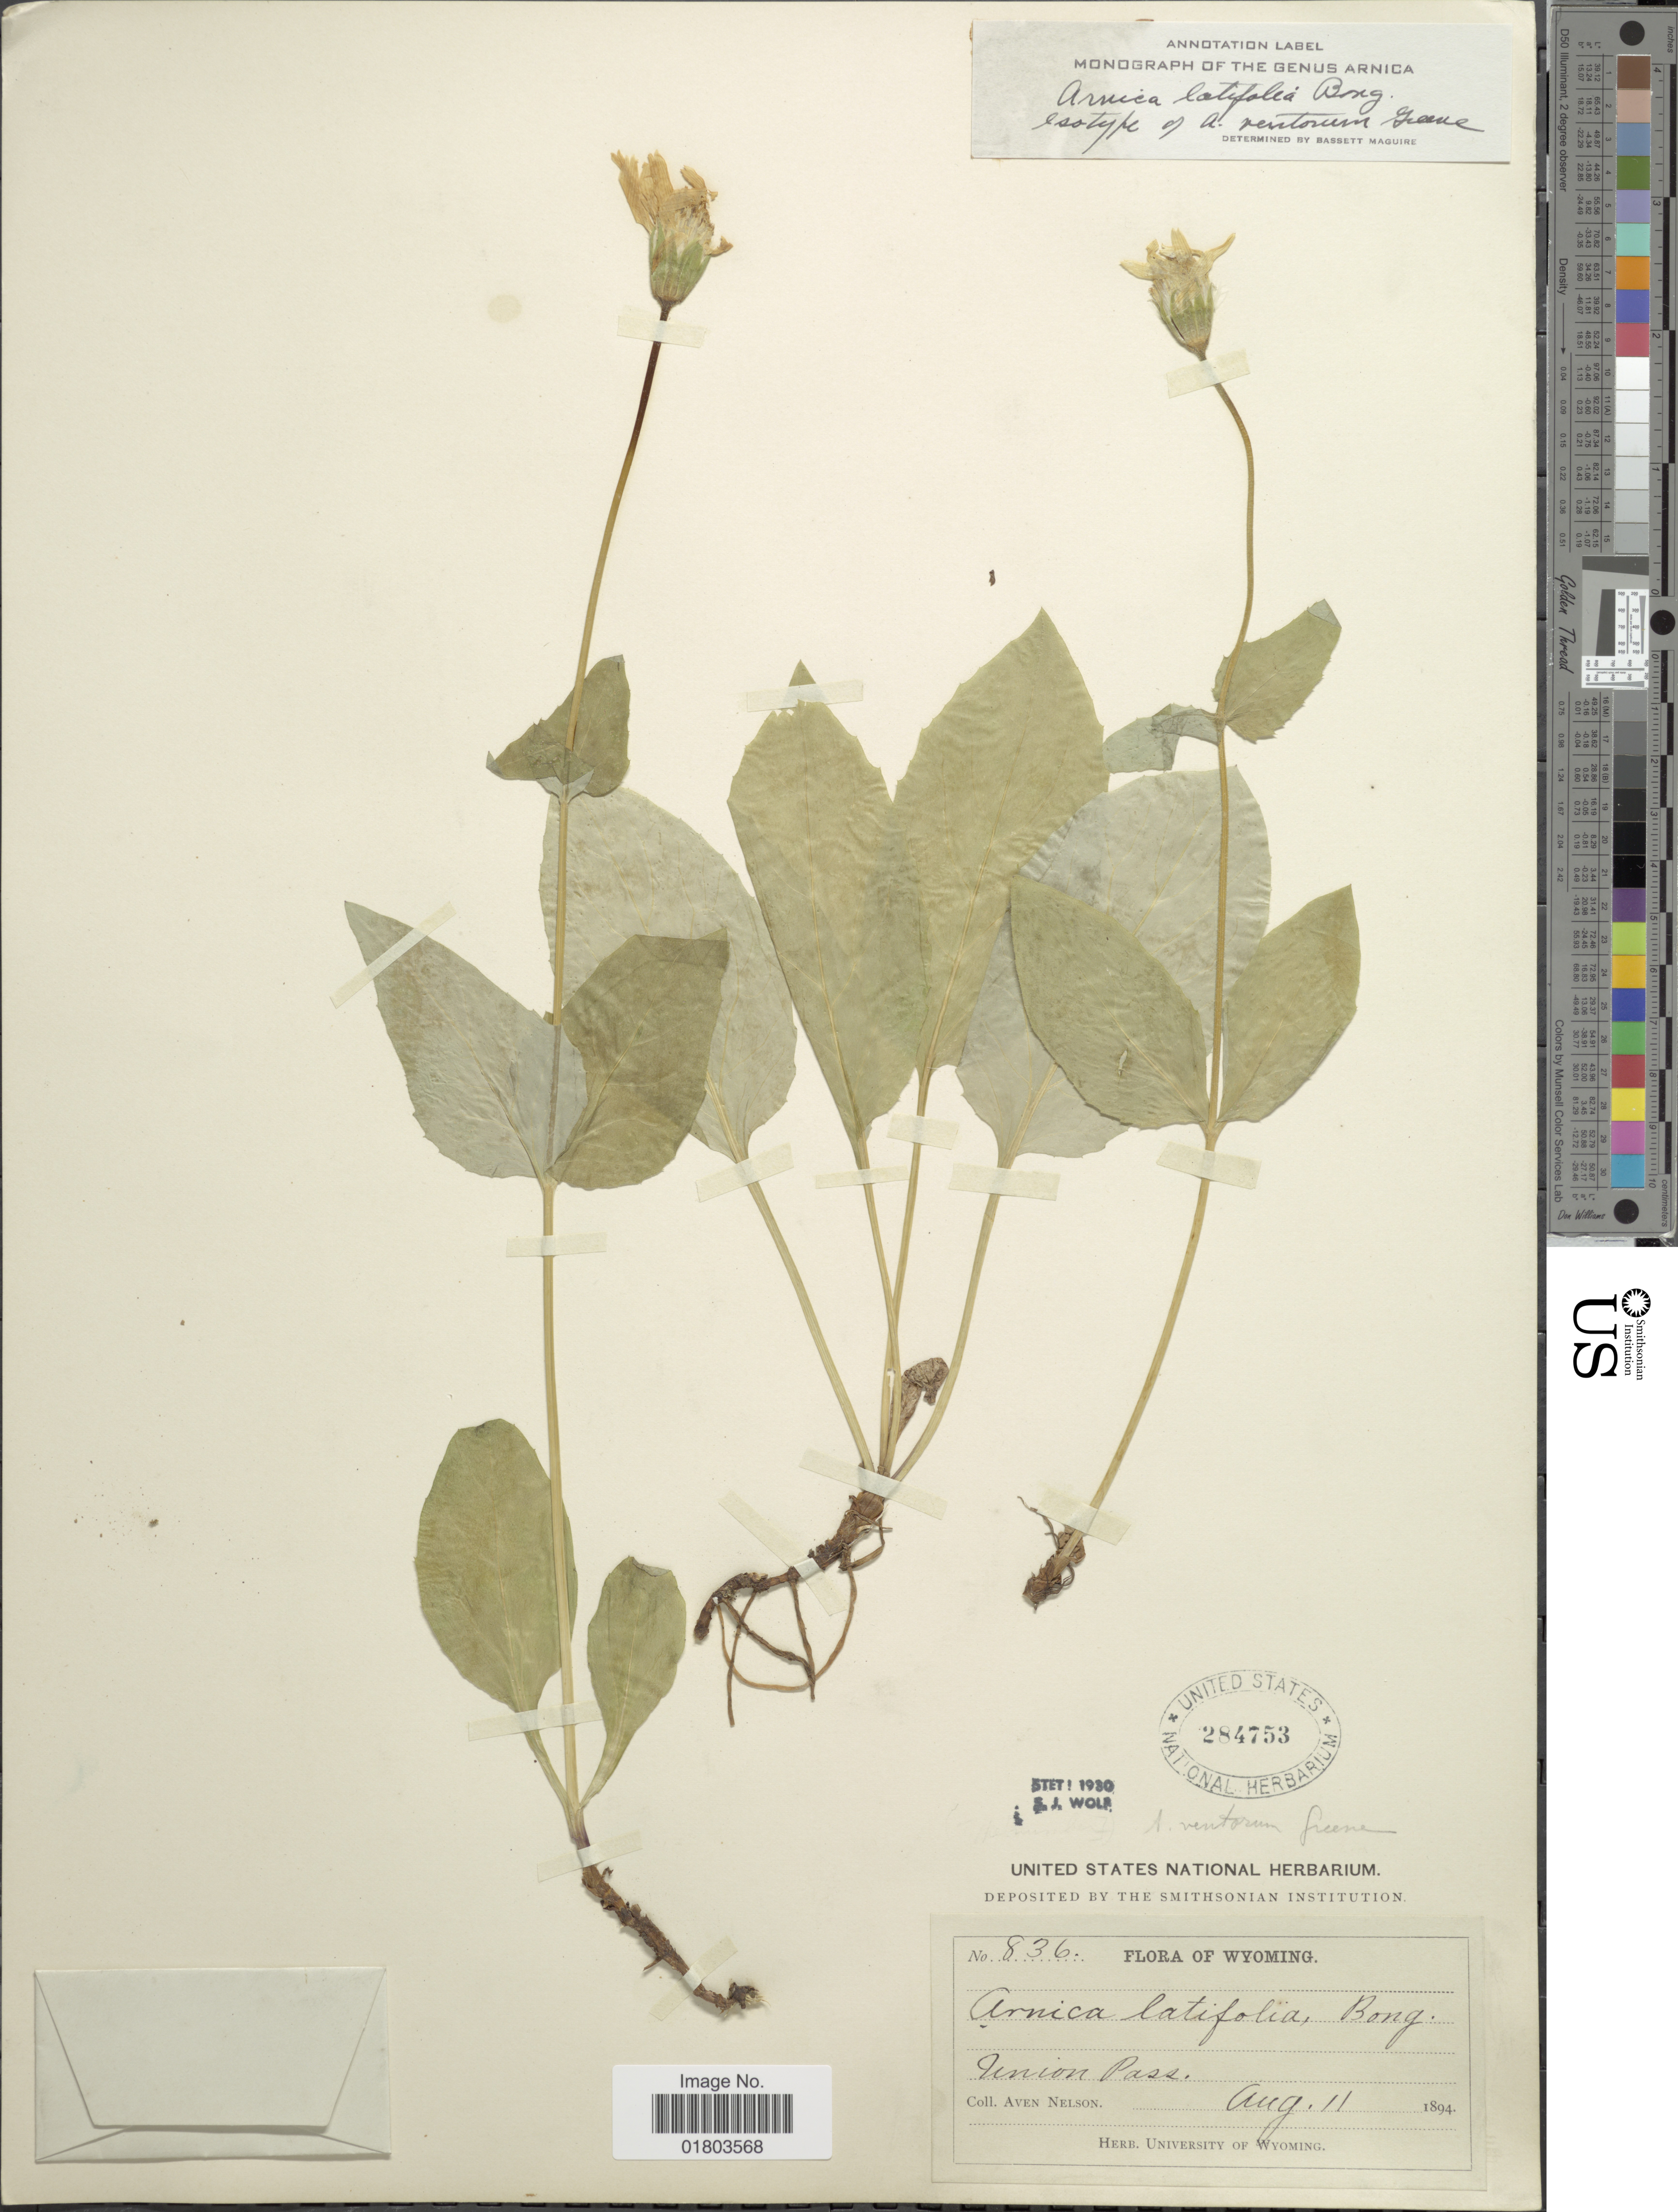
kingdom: Plantae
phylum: Tracheophyta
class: Magnoliopsida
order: Asterales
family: Asteraceae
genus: Arnica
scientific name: Arnica latifolia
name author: Bong.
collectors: A. Nelson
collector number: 836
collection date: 1894-08-11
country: United States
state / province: Wyoming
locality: Union Pass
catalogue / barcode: US 284753